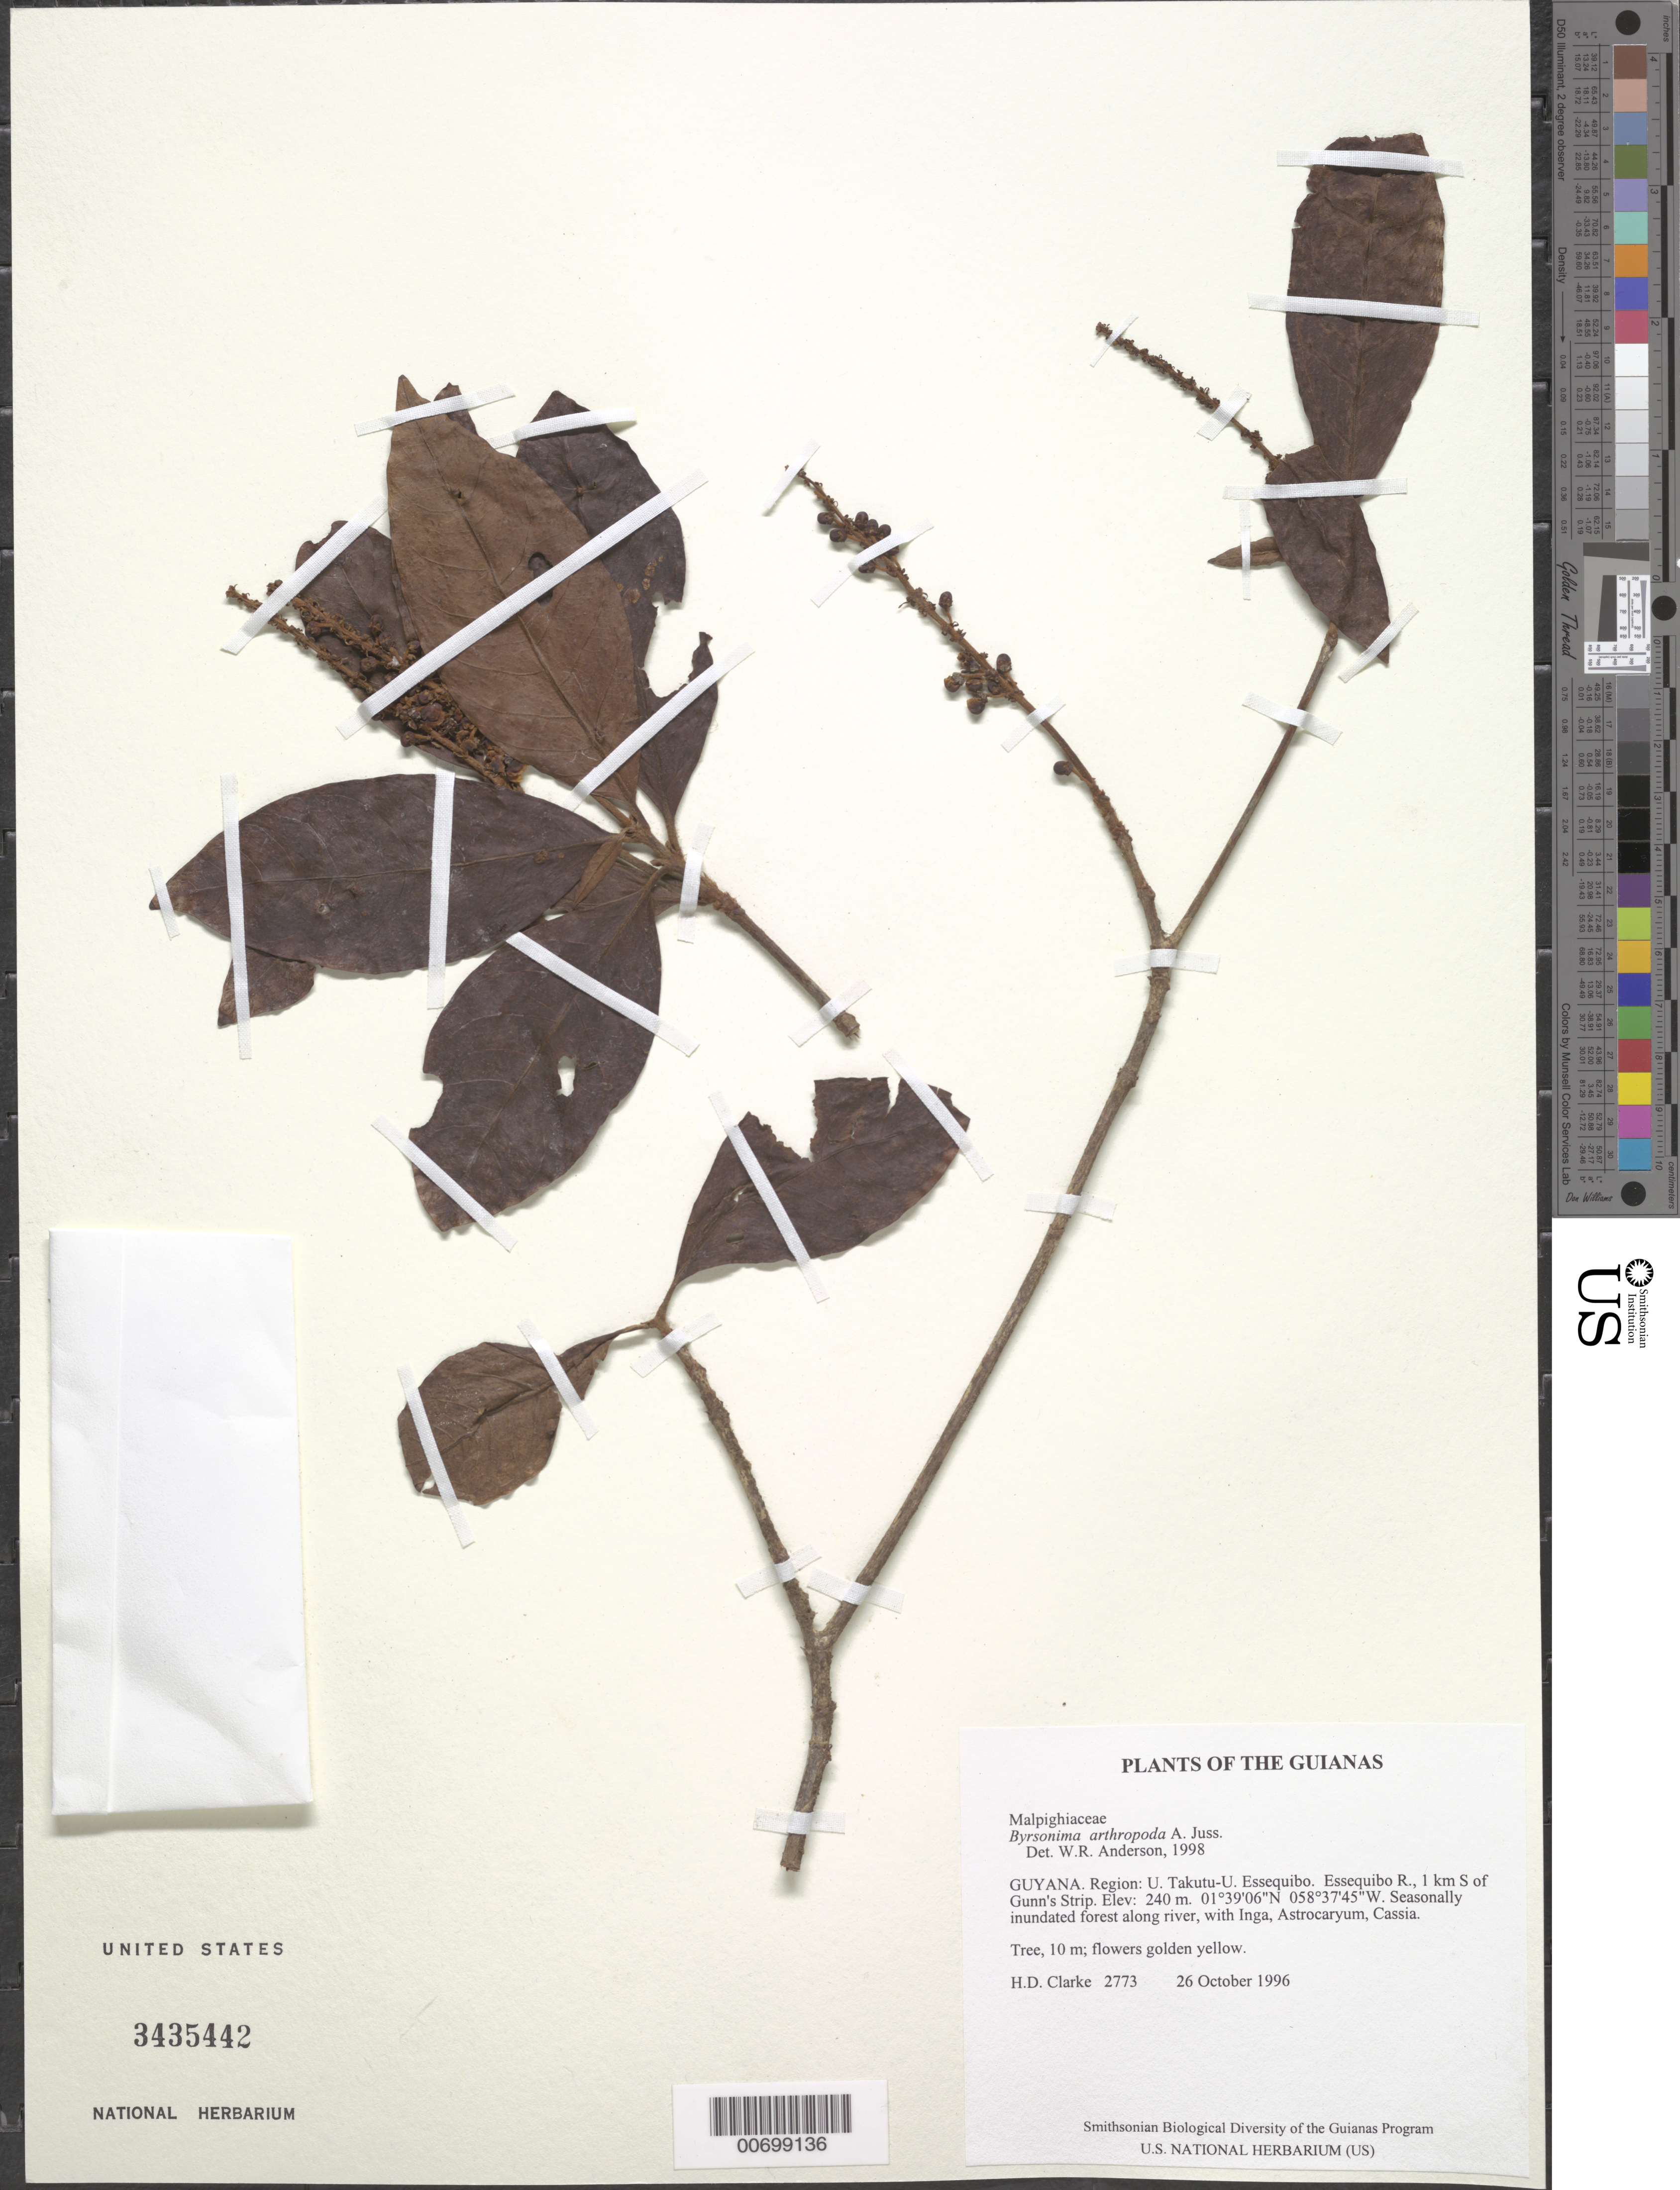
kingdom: Plantae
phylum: Tracheophyta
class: Magnoliopsida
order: Malpighiales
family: Malpighiaceae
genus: Byrsonima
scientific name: Byrsonima arthropoda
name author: A. Juss.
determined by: Anderson, W. R., (MICH), University of Michigan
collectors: H. D. Clarke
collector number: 2773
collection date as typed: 26 October 1996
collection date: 1996-10-26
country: Guyana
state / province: U. Takutu-U. Essequibo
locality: Essequibo R., 1 km S of Gunn's Strip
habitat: Seasonally inundated forest along river, with Inga, Astrocaryum, Cassia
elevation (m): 240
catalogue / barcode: US 3435442